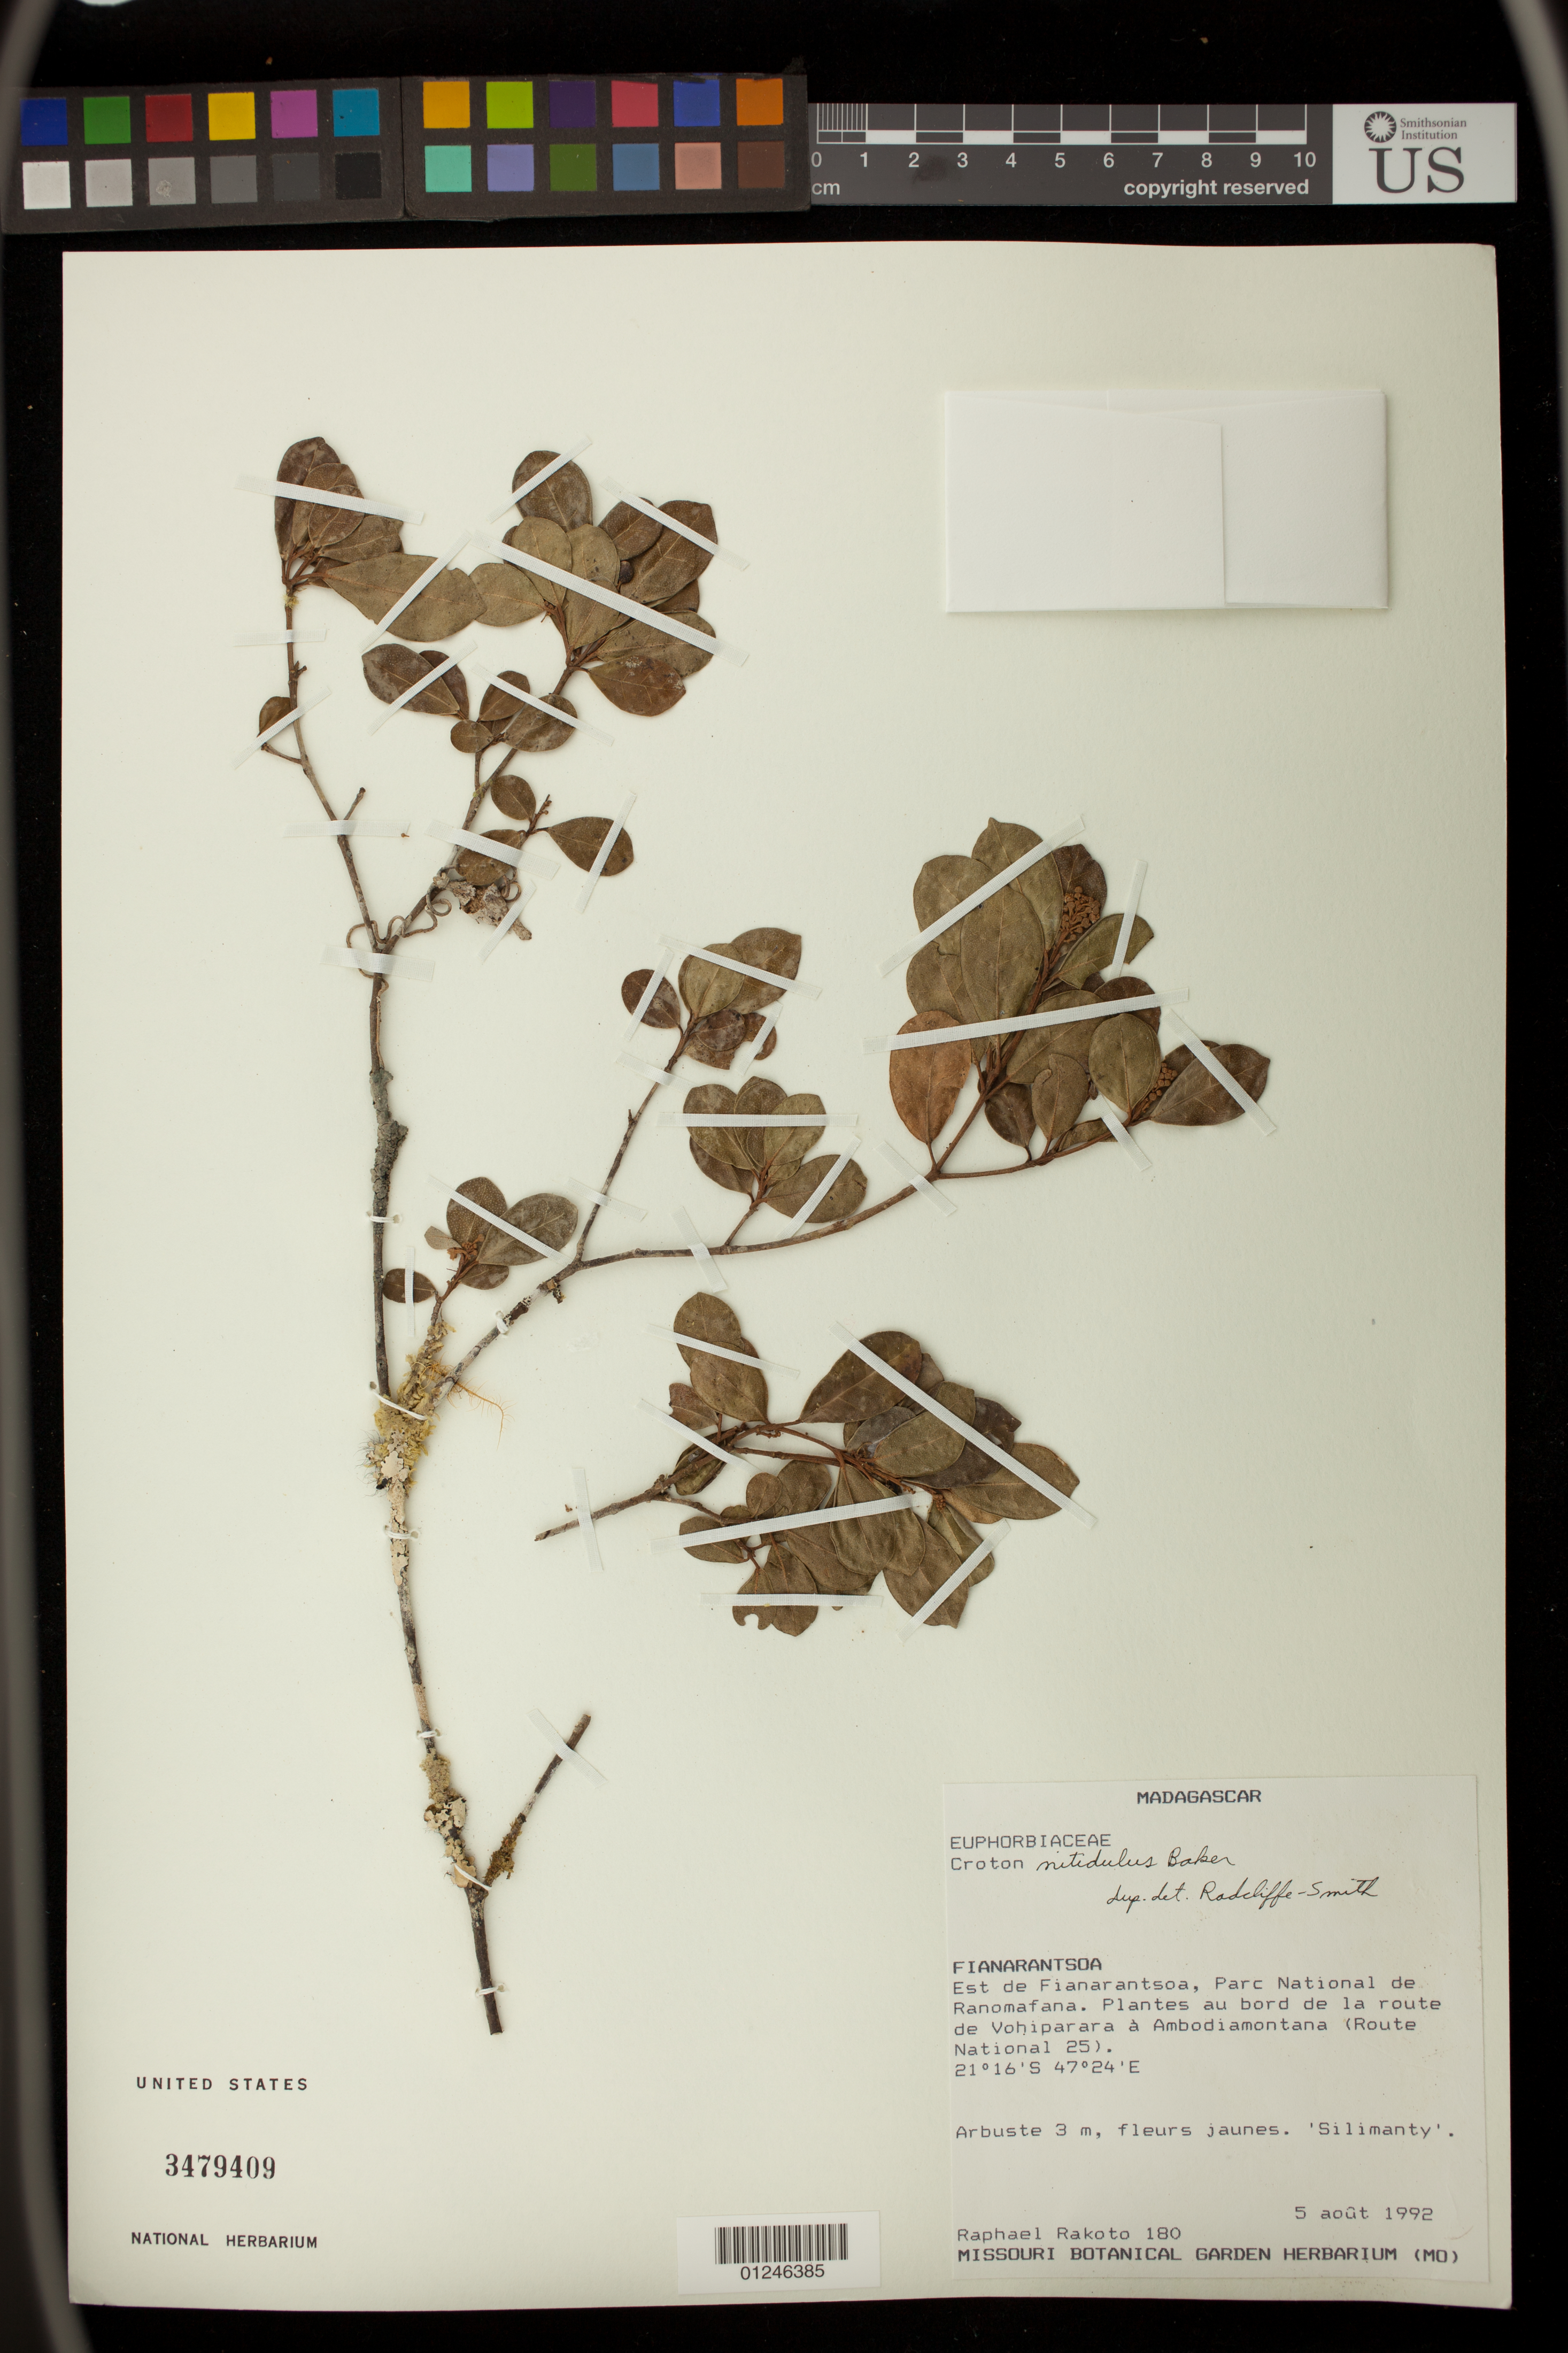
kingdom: Plantae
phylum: Tracheophyta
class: Magnoliopsida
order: Malpighiales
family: Euphorbiaceae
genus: Croton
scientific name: Croton nitidulus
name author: Baker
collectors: R. Rakoto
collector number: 180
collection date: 1992-08-05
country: Madagascar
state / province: Haute Matsiatra / Vatovavy Fitovinany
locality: Est de , Parc National de Ranomafana. Plantes au bord de la route de Vohiparara a Ambodiamontana (Route National 25).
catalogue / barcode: US 3479409